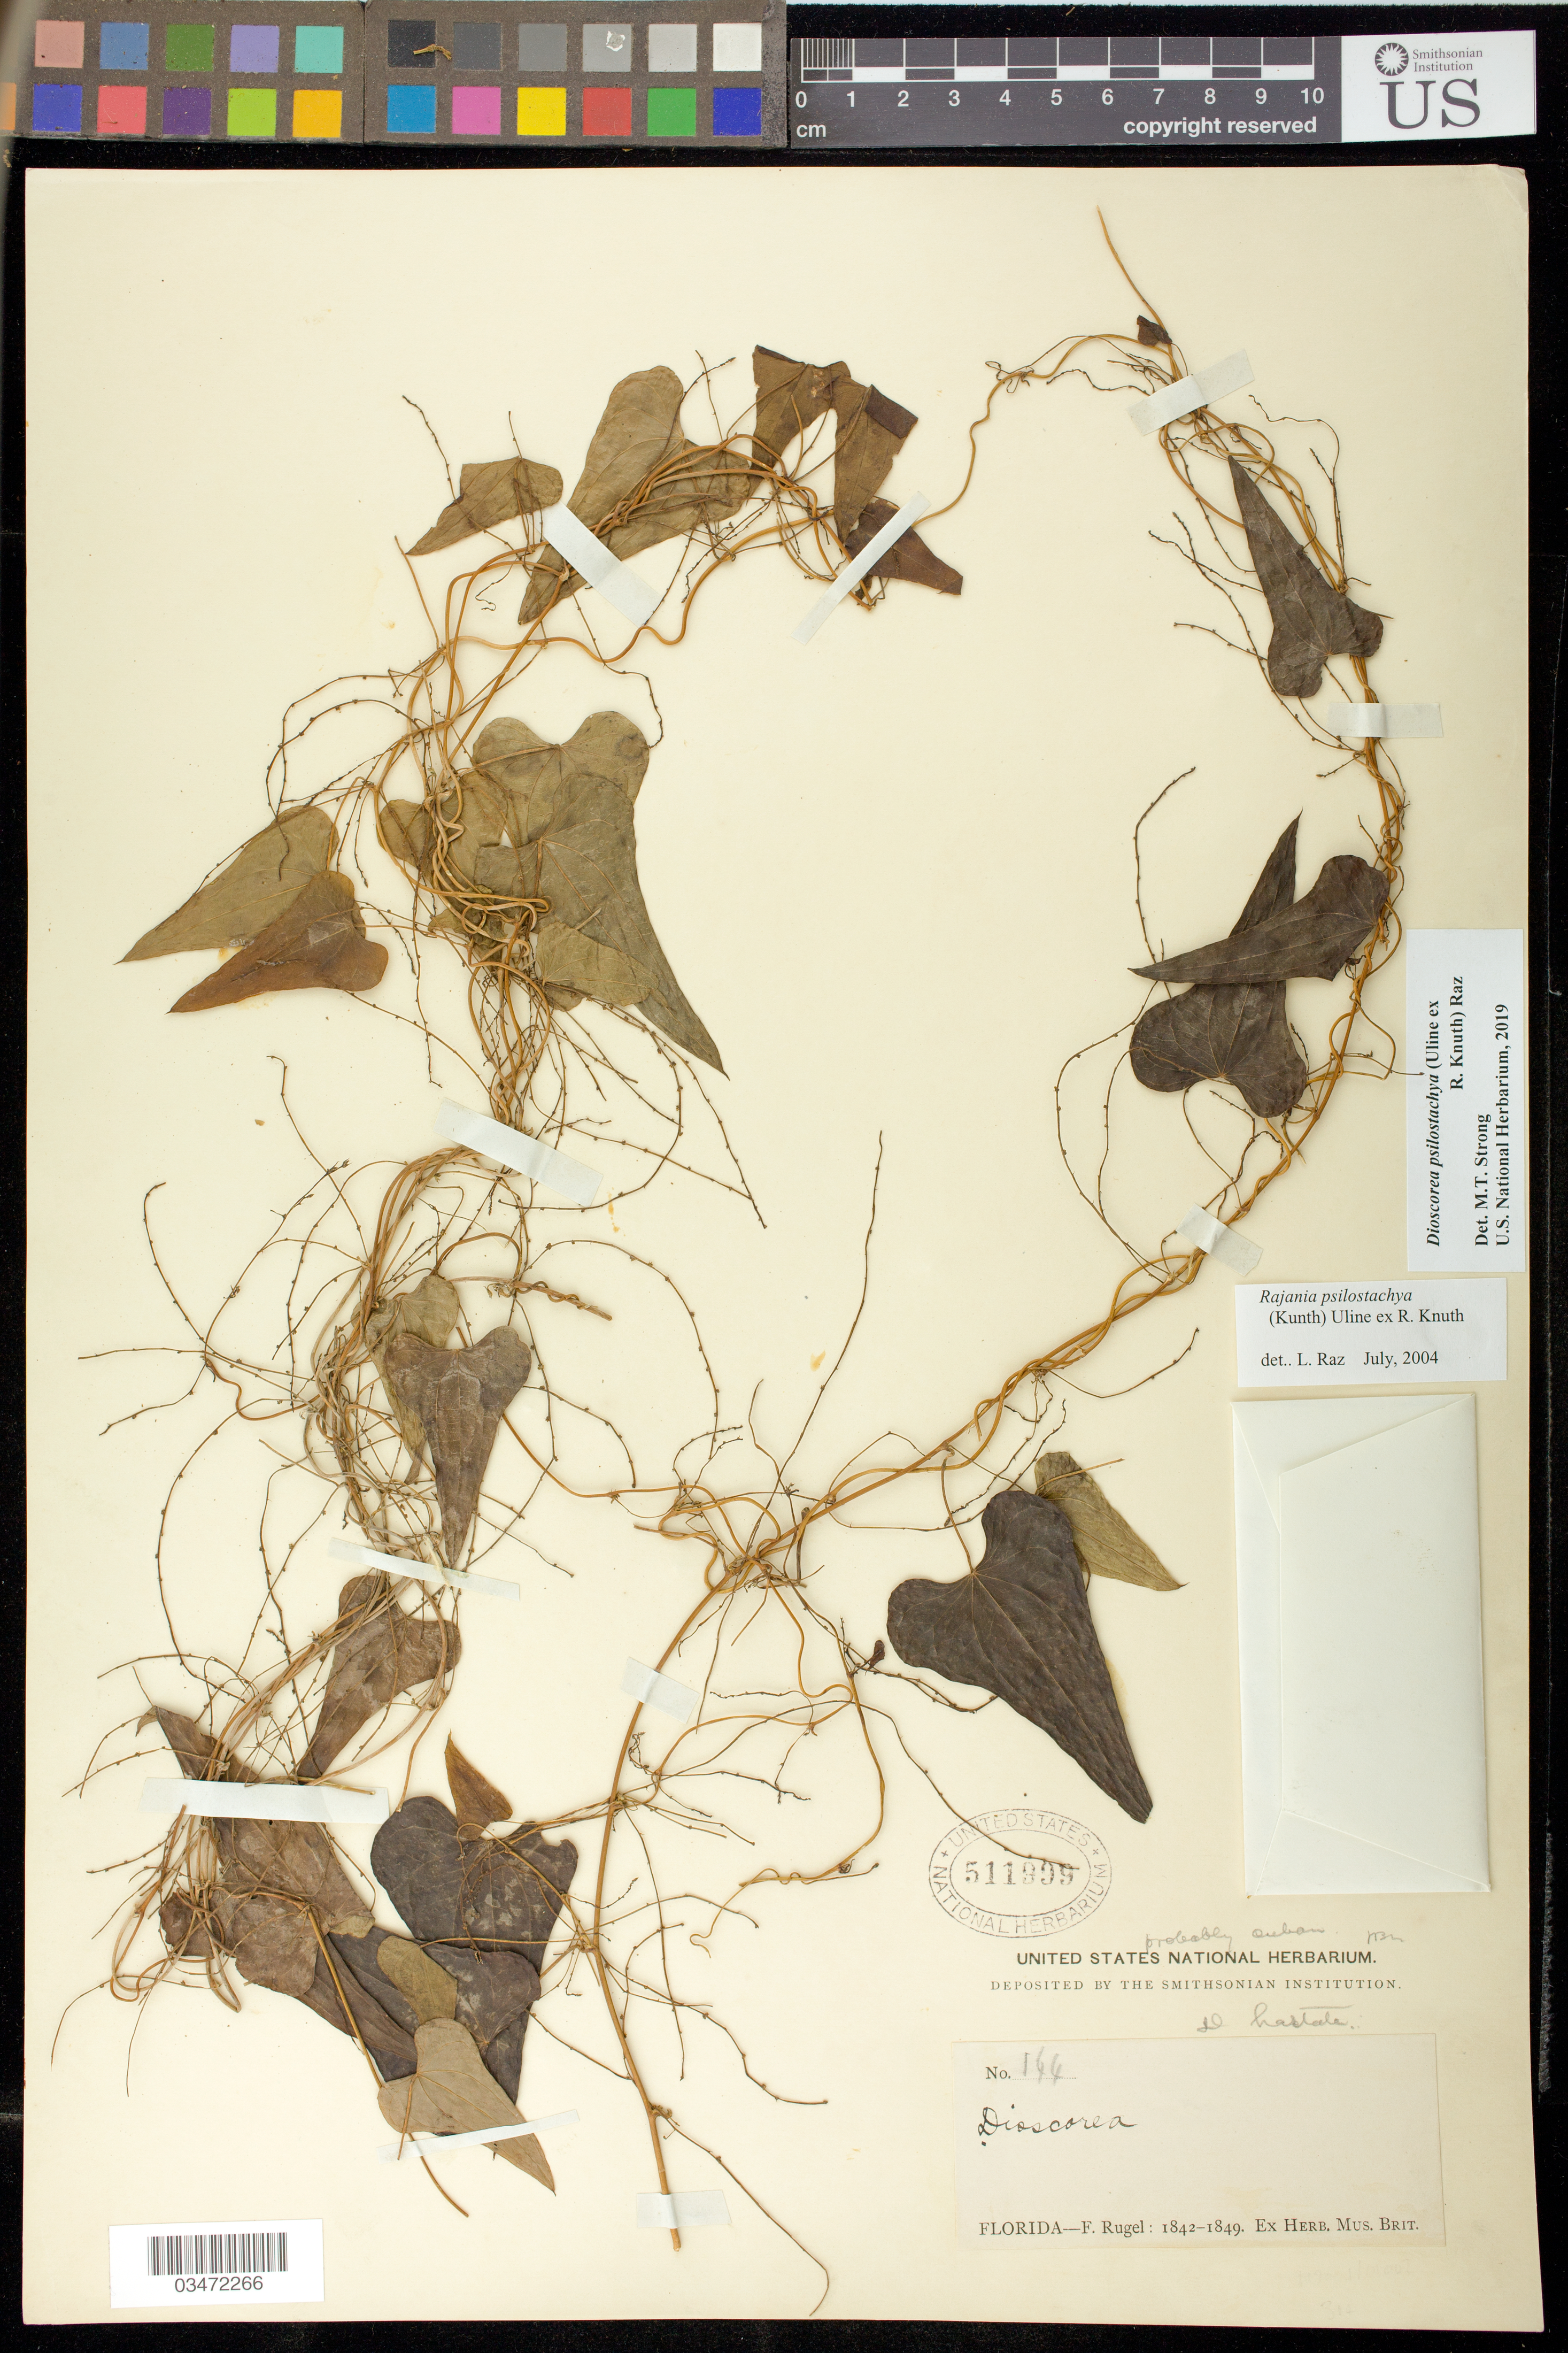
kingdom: Plantae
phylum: Tracheophyta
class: Liliopsida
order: Dioscoreales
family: Dioscoreaceae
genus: Dioscorea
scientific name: Dioscorea psilostachya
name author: (Kunth) Raz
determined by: Strong, M. T., (US), Smithsonian Institution - National Museum of Natural History (UNITED STATES)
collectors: F. Rugel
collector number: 144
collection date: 1842/1849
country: United States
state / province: Florida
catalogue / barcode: US 511899